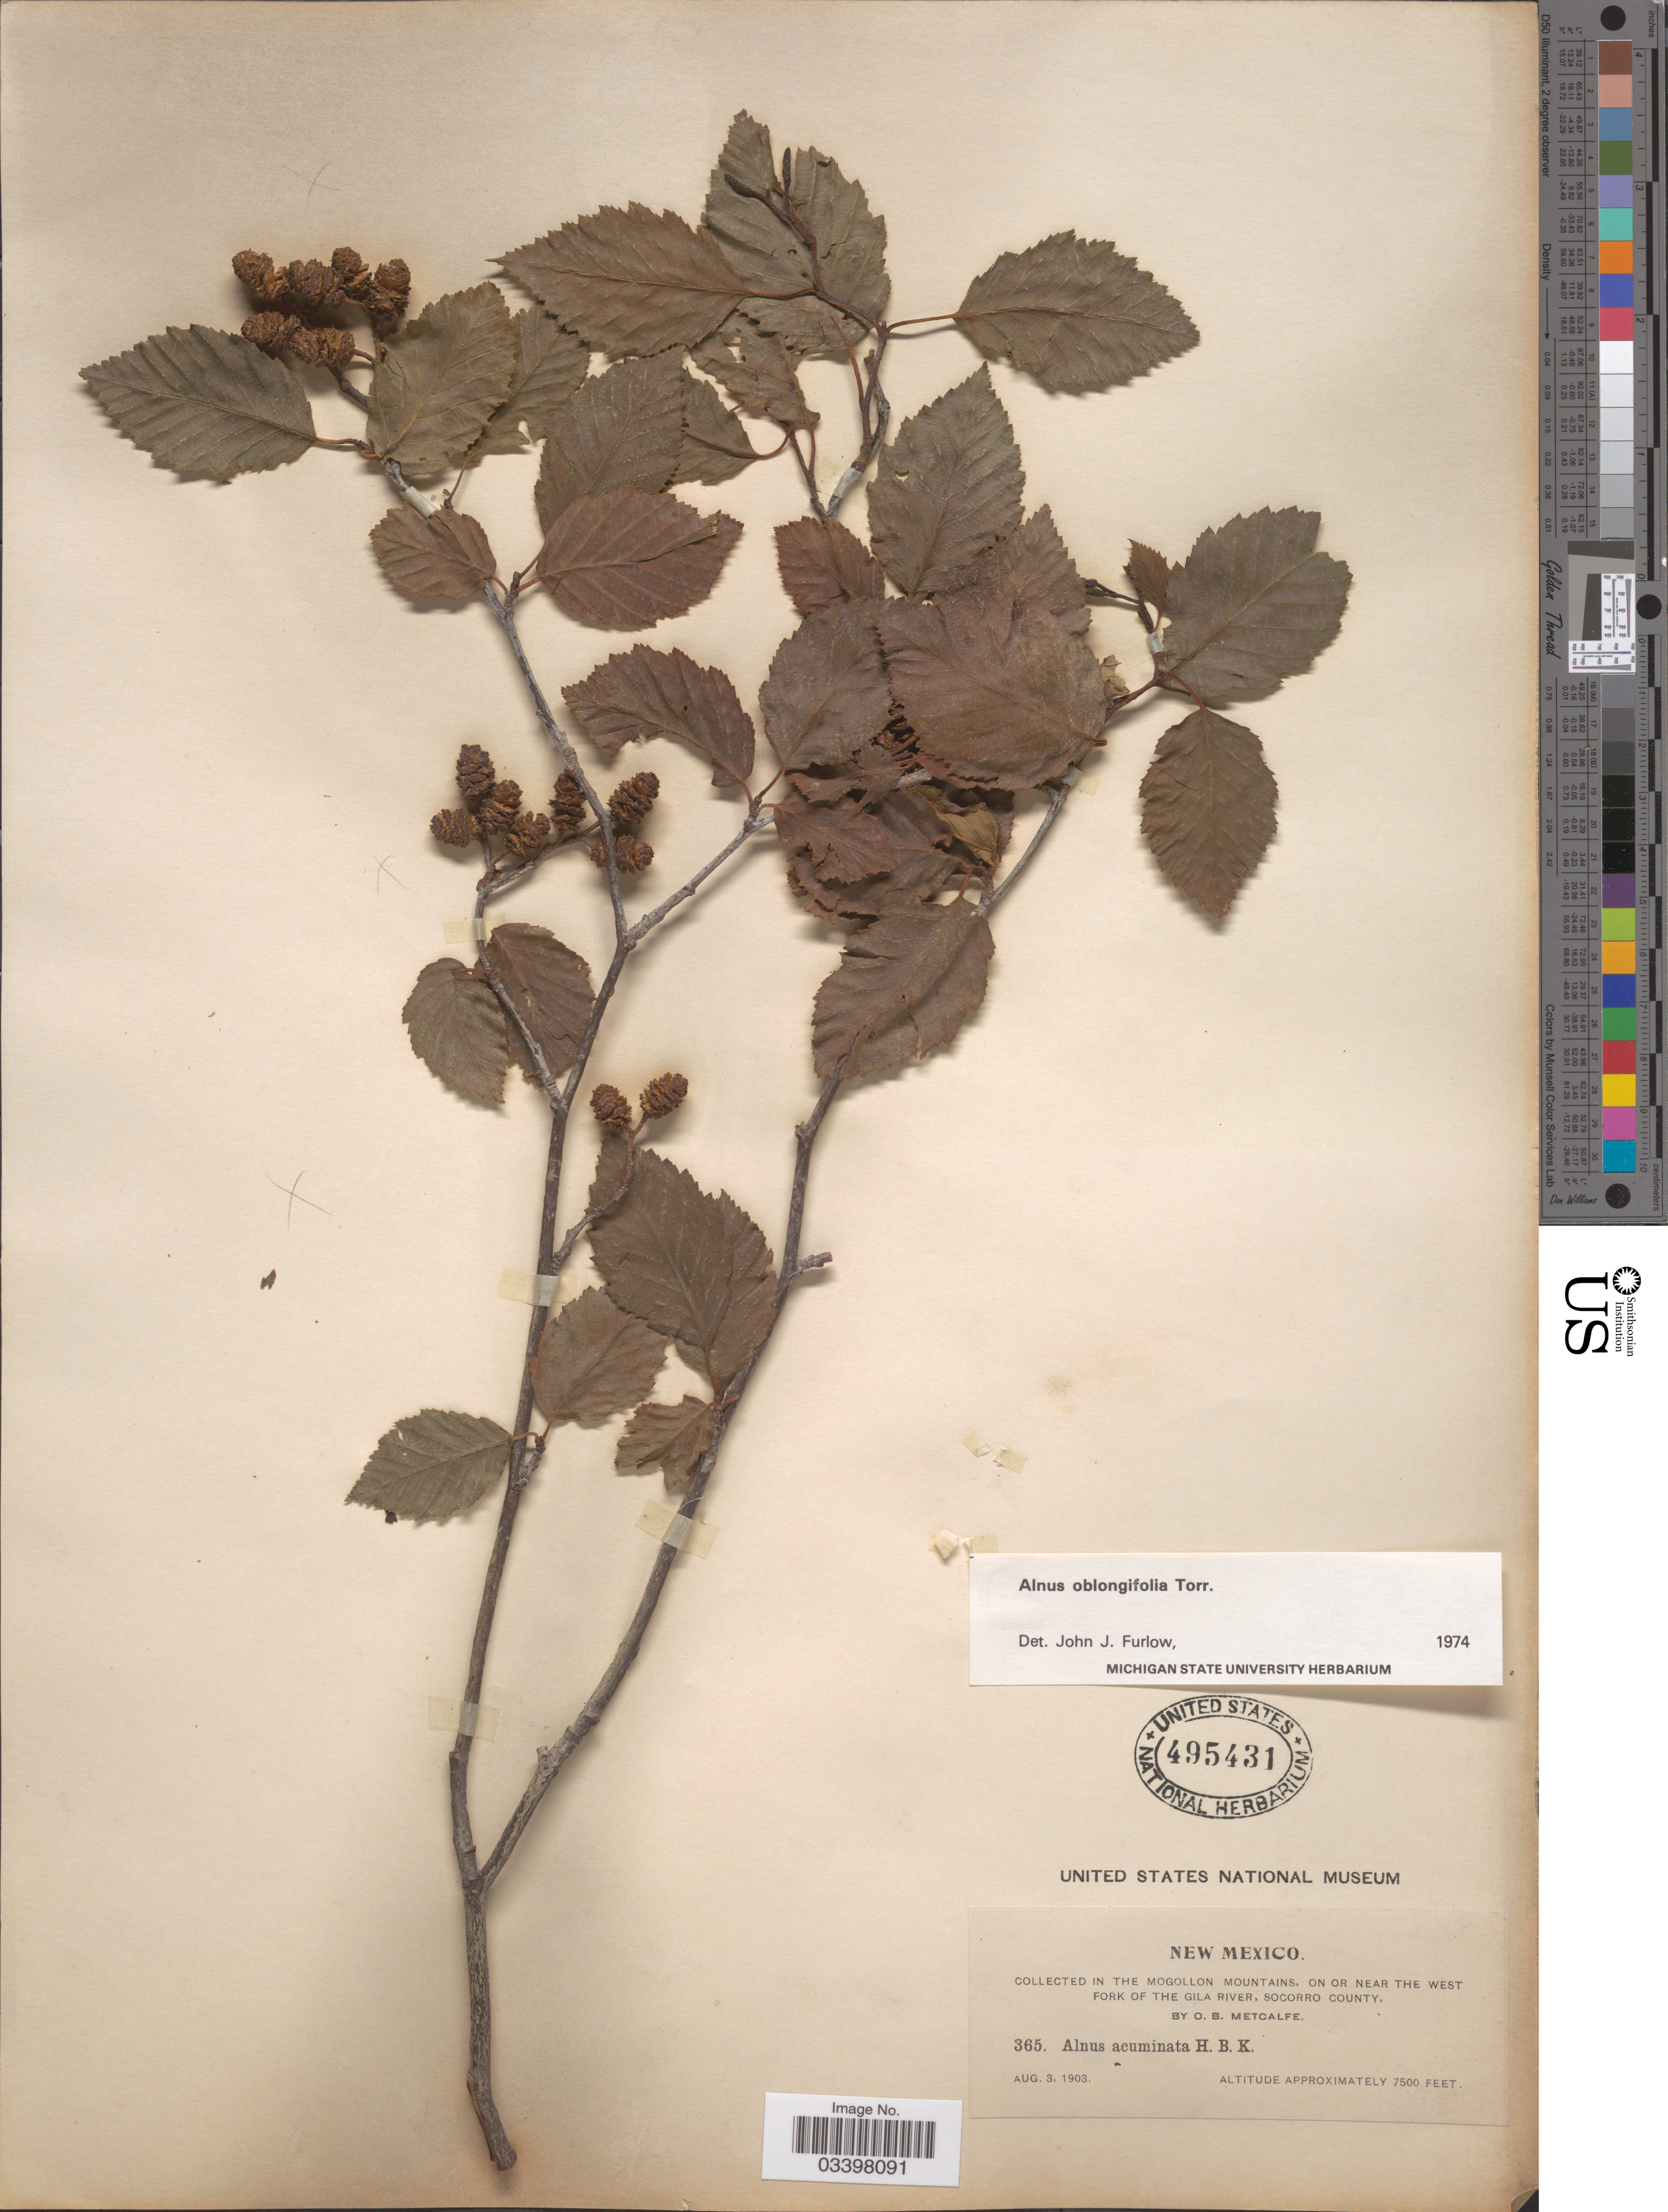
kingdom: Plantae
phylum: Tracheophyta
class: Magnoliopsida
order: Fagales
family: Betulaceae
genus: Alnus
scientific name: Alnus oblongifolia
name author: Torr. in Emory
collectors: O. B. Metcalfe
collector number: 365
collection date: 1903-08-03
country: United States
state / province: New Mexico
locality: The Mogollon Mountains, on or near the west fork of the Gila River, Socorro County.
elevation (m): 2286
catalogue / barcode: US 495431